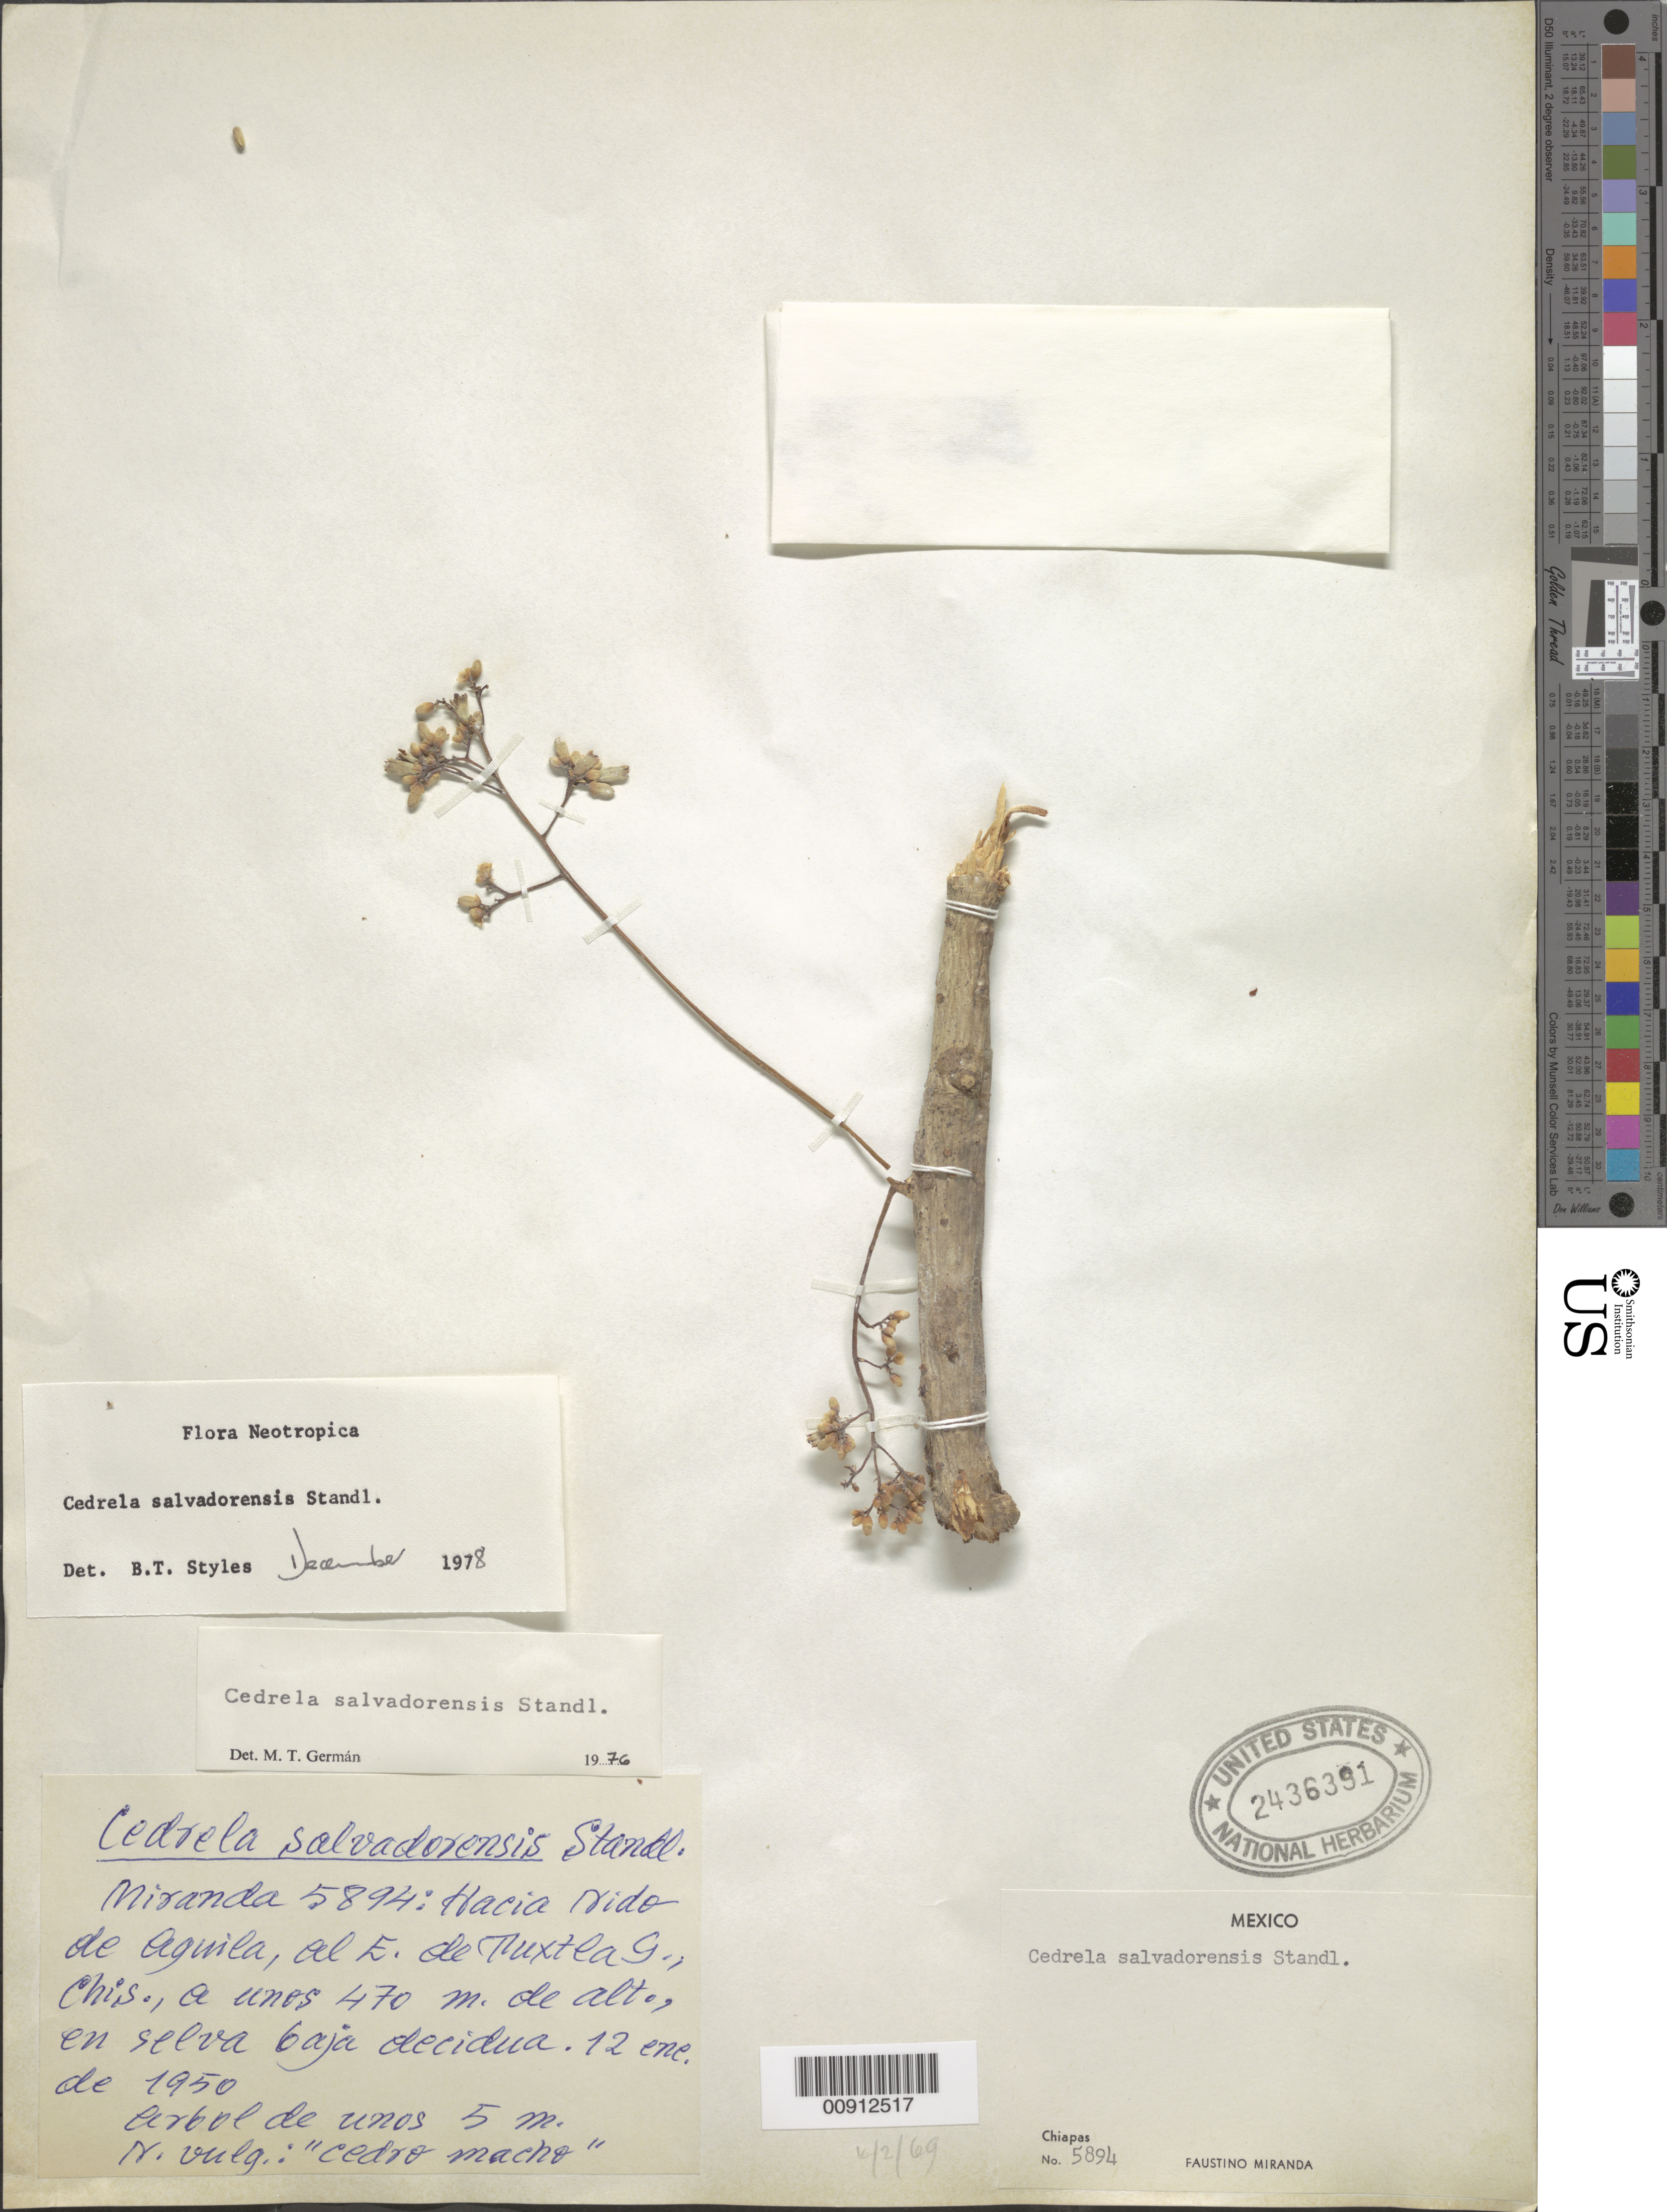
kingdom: Plantae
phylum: Tracheophyta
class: Magnoliopsida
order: Sapindales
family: Meliaceae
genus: Cedrela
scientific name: Cedrela salvadorensis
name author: Standl.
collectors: Miranda G., F.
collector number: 5894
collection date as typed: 12 Jan 1950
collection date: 1950-01-12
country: Mexico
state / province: Chiapas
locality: Hacia Nido de Aguila, al E. de Tuxtla Gutiérrez, Chiapas.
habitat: En selva baja decidua.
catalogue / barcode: US 2436391